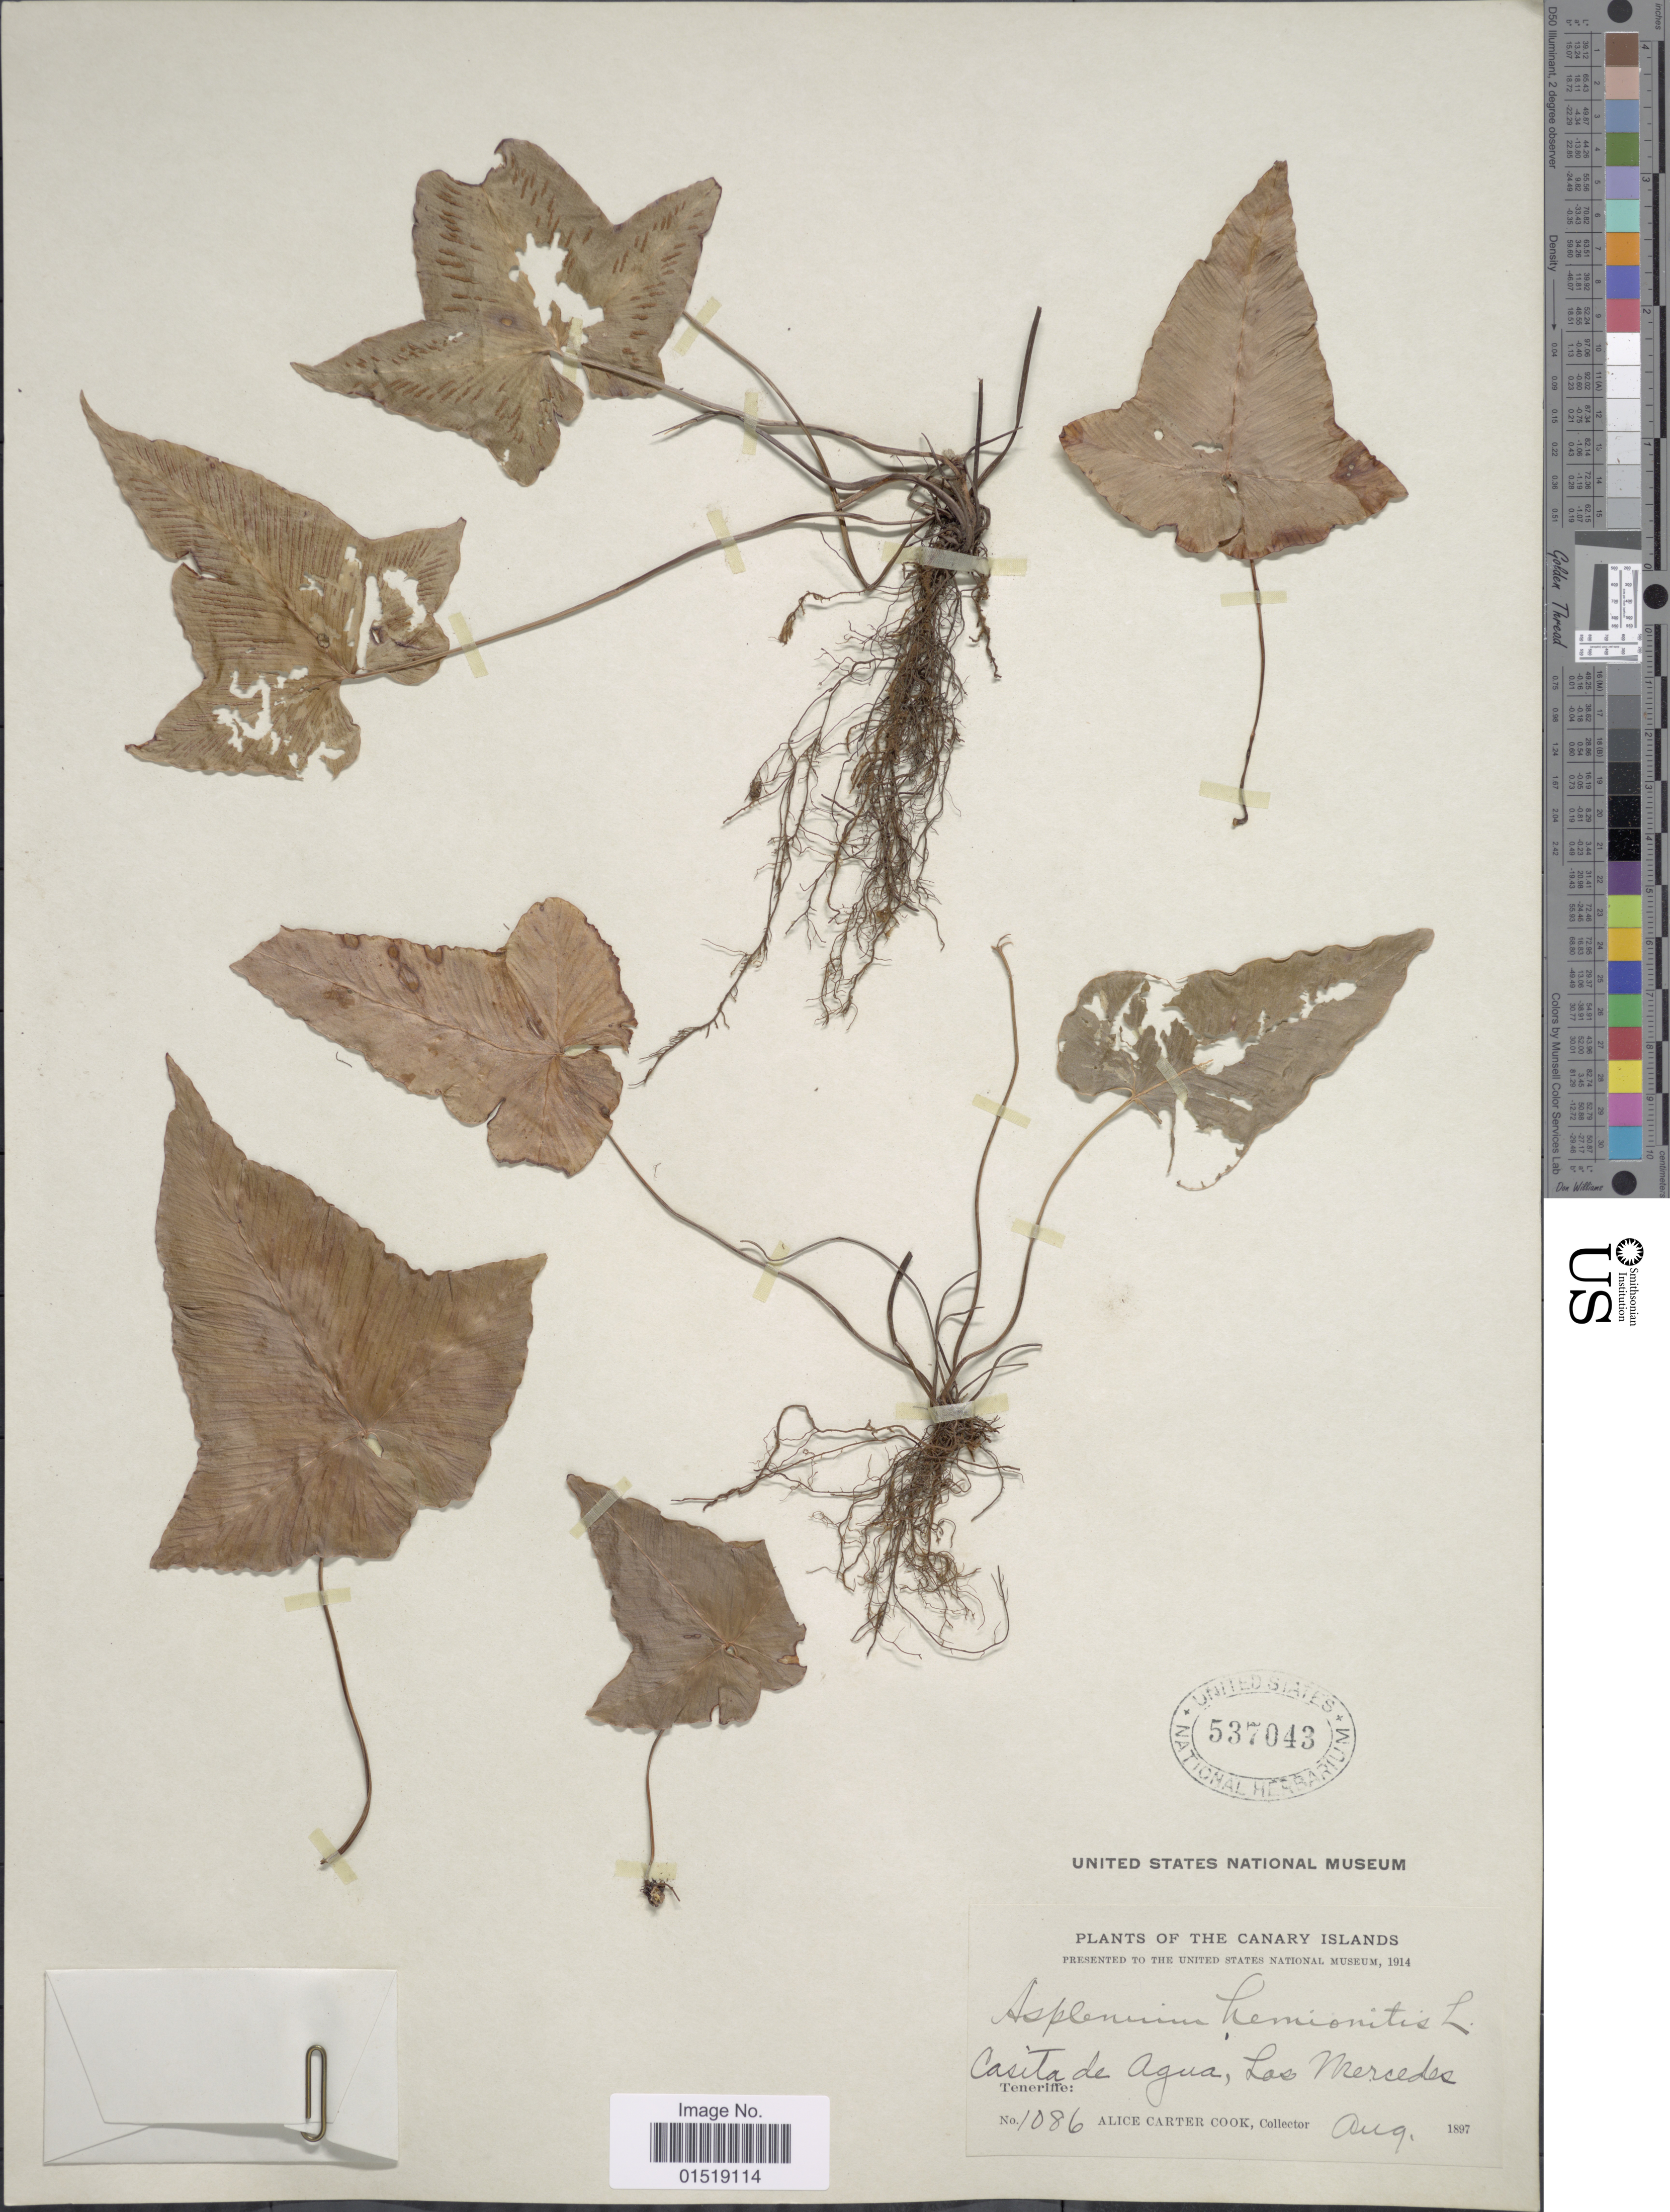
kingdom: Plantae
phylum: Tracheophyta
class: Polypodiopsida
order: Polypodiales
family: Aspleniaceae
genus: Asplenium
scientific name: Asplenium hemionitis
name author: L.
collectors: Alice C. Cook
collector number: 1086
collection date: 1897-08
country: Spain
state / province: Canarias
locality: Canary Islands. Casita de Agua, Las Mercedes. Teneriffe.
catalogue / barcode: US 537043